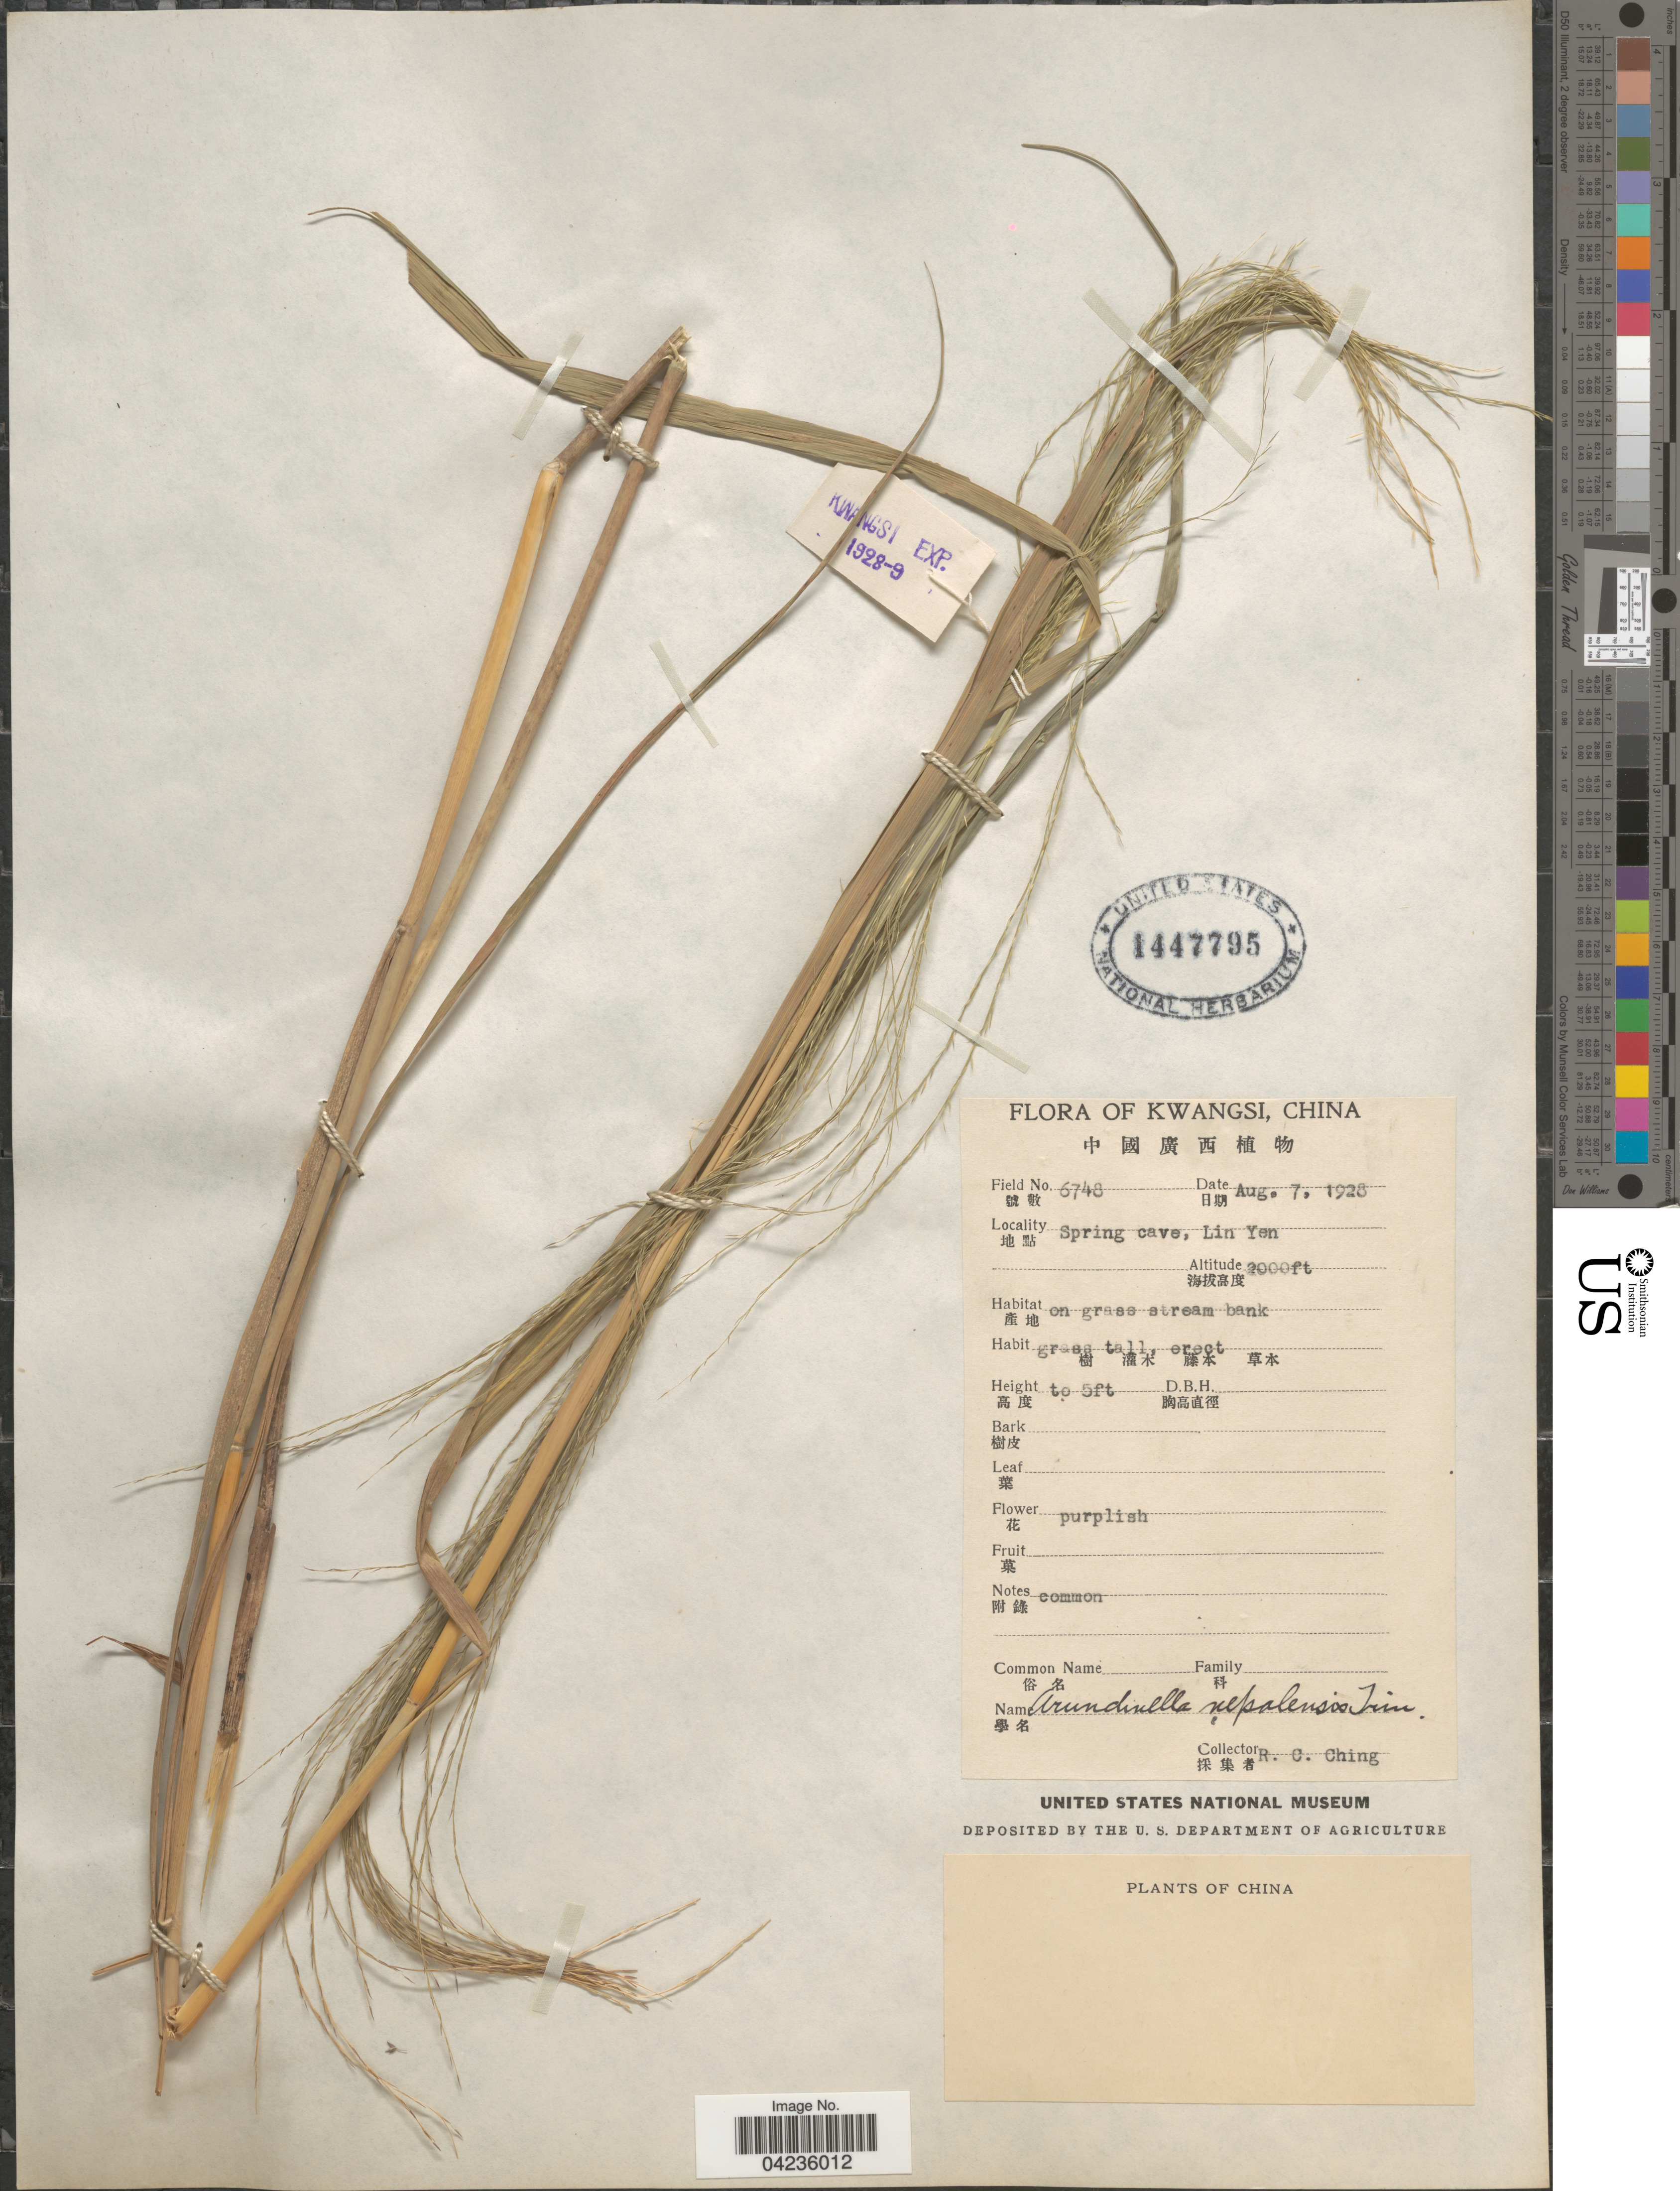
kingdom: Plantae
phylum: Tracheophyta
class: Liliopsida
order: Poales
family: Poaceae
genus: Arundinella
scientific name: Arundinella nepalensis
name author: Trin.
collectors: R. C. Ching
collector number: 6748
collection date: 1928-08-07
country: China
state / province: Guangxi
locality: Kwangsi. Spring cave, Lin Yen.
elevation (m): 610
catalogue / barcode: US 1447795